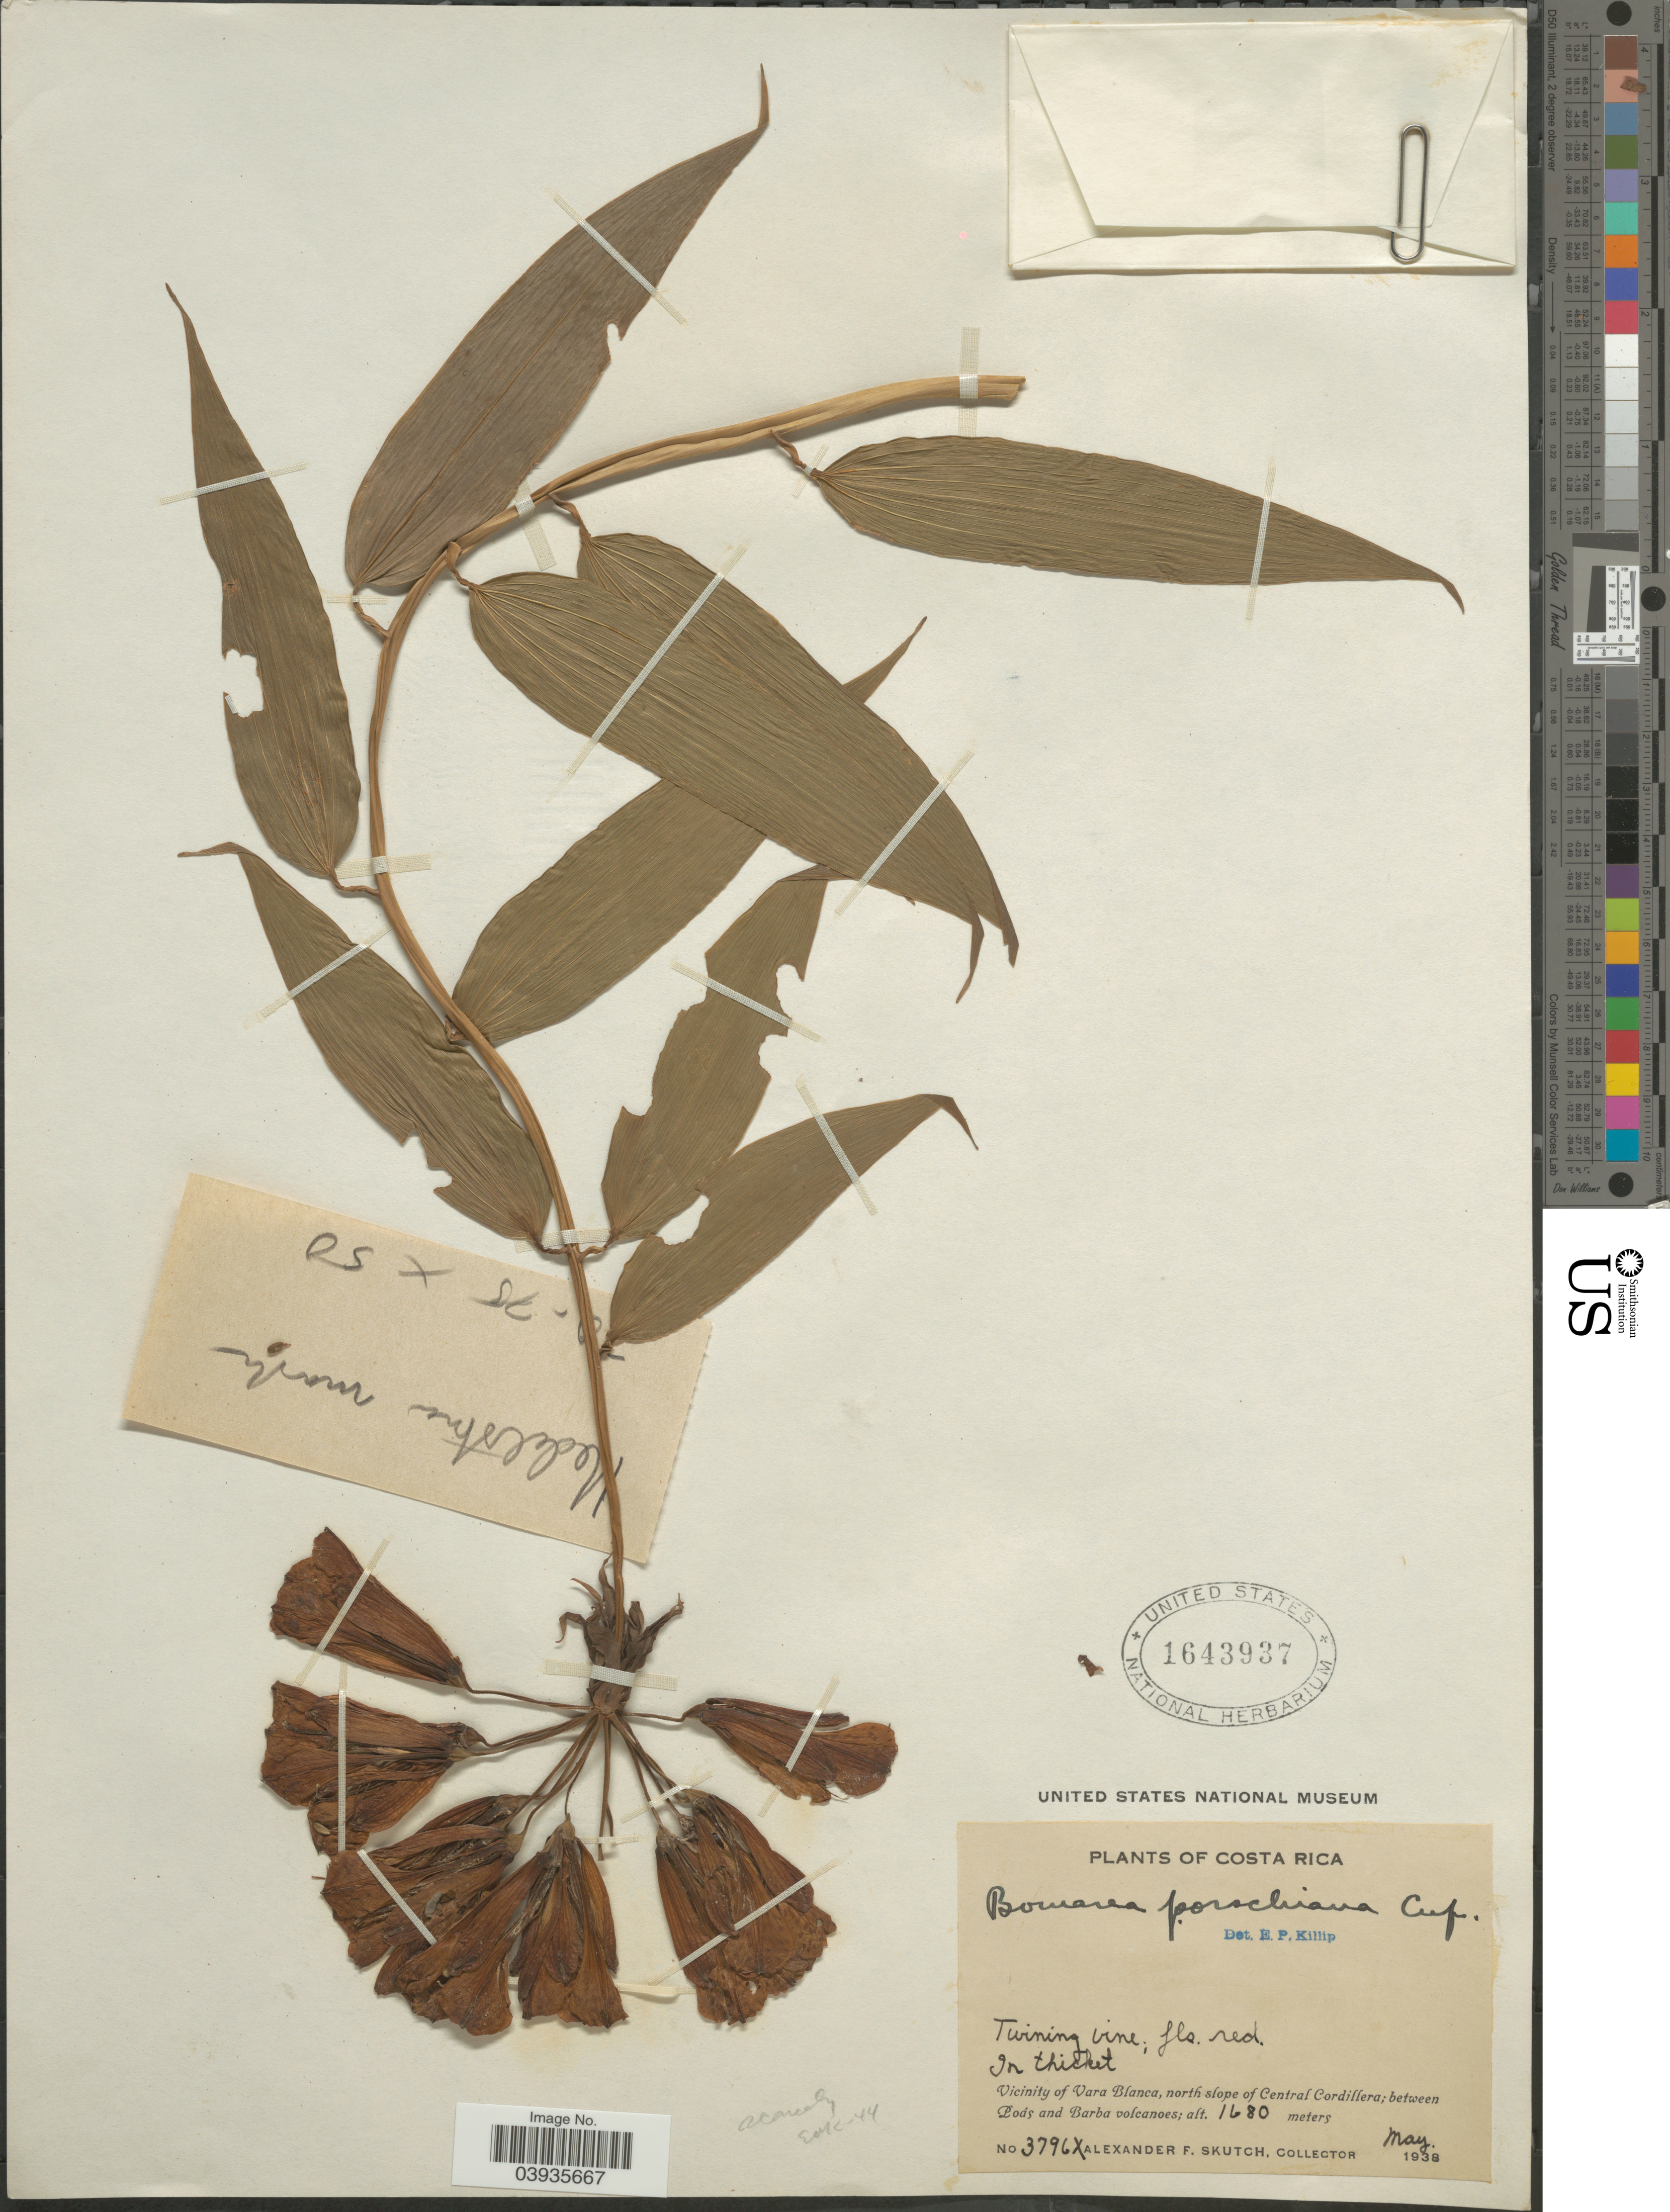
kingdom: Plantae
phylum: Tracheophyta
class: Liliopsida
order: Liliales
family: Alstroemeriaceae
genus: Bomarea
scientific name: Bomarea porschiana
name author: Cufod.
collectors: A. F. Skutch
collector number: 3796X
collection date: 1938-05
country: Costa Rica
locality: Vicinity of Vara Blanca, north slope of Central Cordillera; between Poás and Barba volcanoes.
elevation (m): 1680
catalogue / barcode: US 1643937